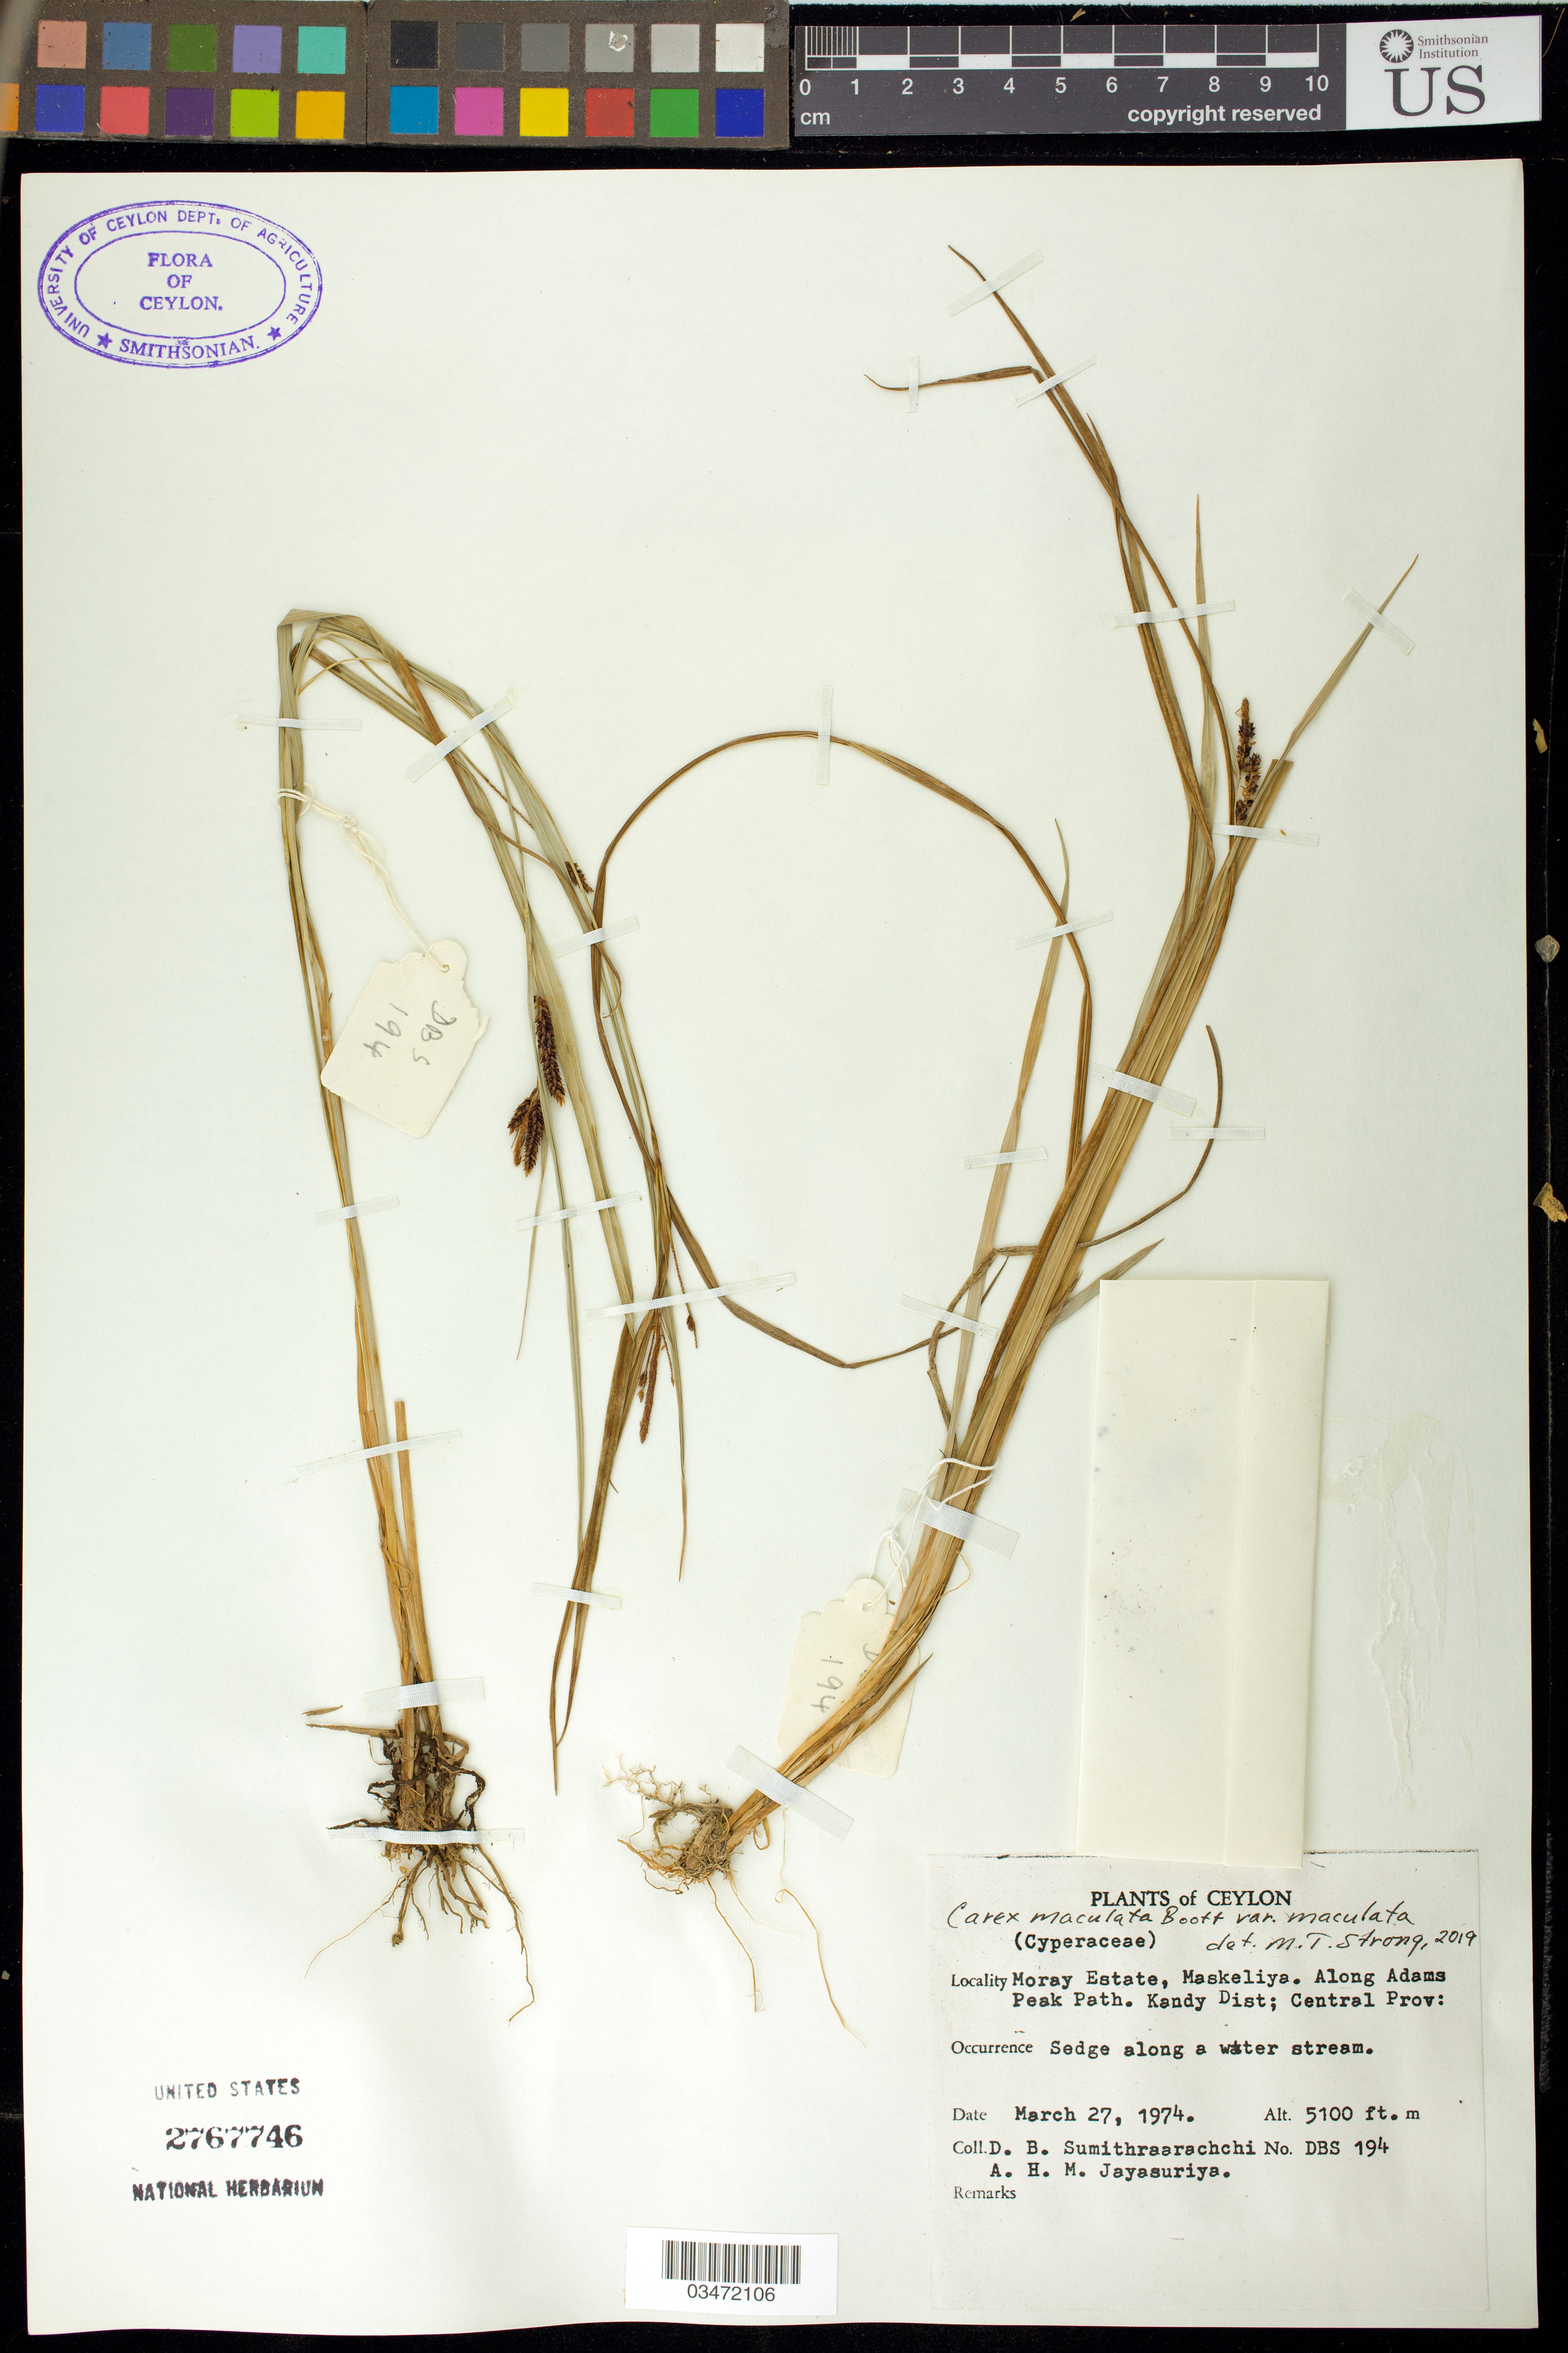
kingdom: Plantae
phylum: Tracheophyta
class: Liliopsida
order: Poales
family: Cyperaceae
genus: Carex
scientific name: Carex maculata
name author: Boott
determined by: Strong, M. T., (US), Smithsonian Institution - National Museum of Natural History (UNITED STATES)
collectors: D. B. Sumithraarachchi & A. H. Jayasuriya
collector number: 194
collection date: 1974-03-27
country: Sri Lanka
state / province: Central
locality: Kandy Dist. Morey Estate, Maskeliya. Along Adams Peak Path-Water stream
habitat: Along water stream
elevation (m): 1554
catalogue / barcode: US 2767746